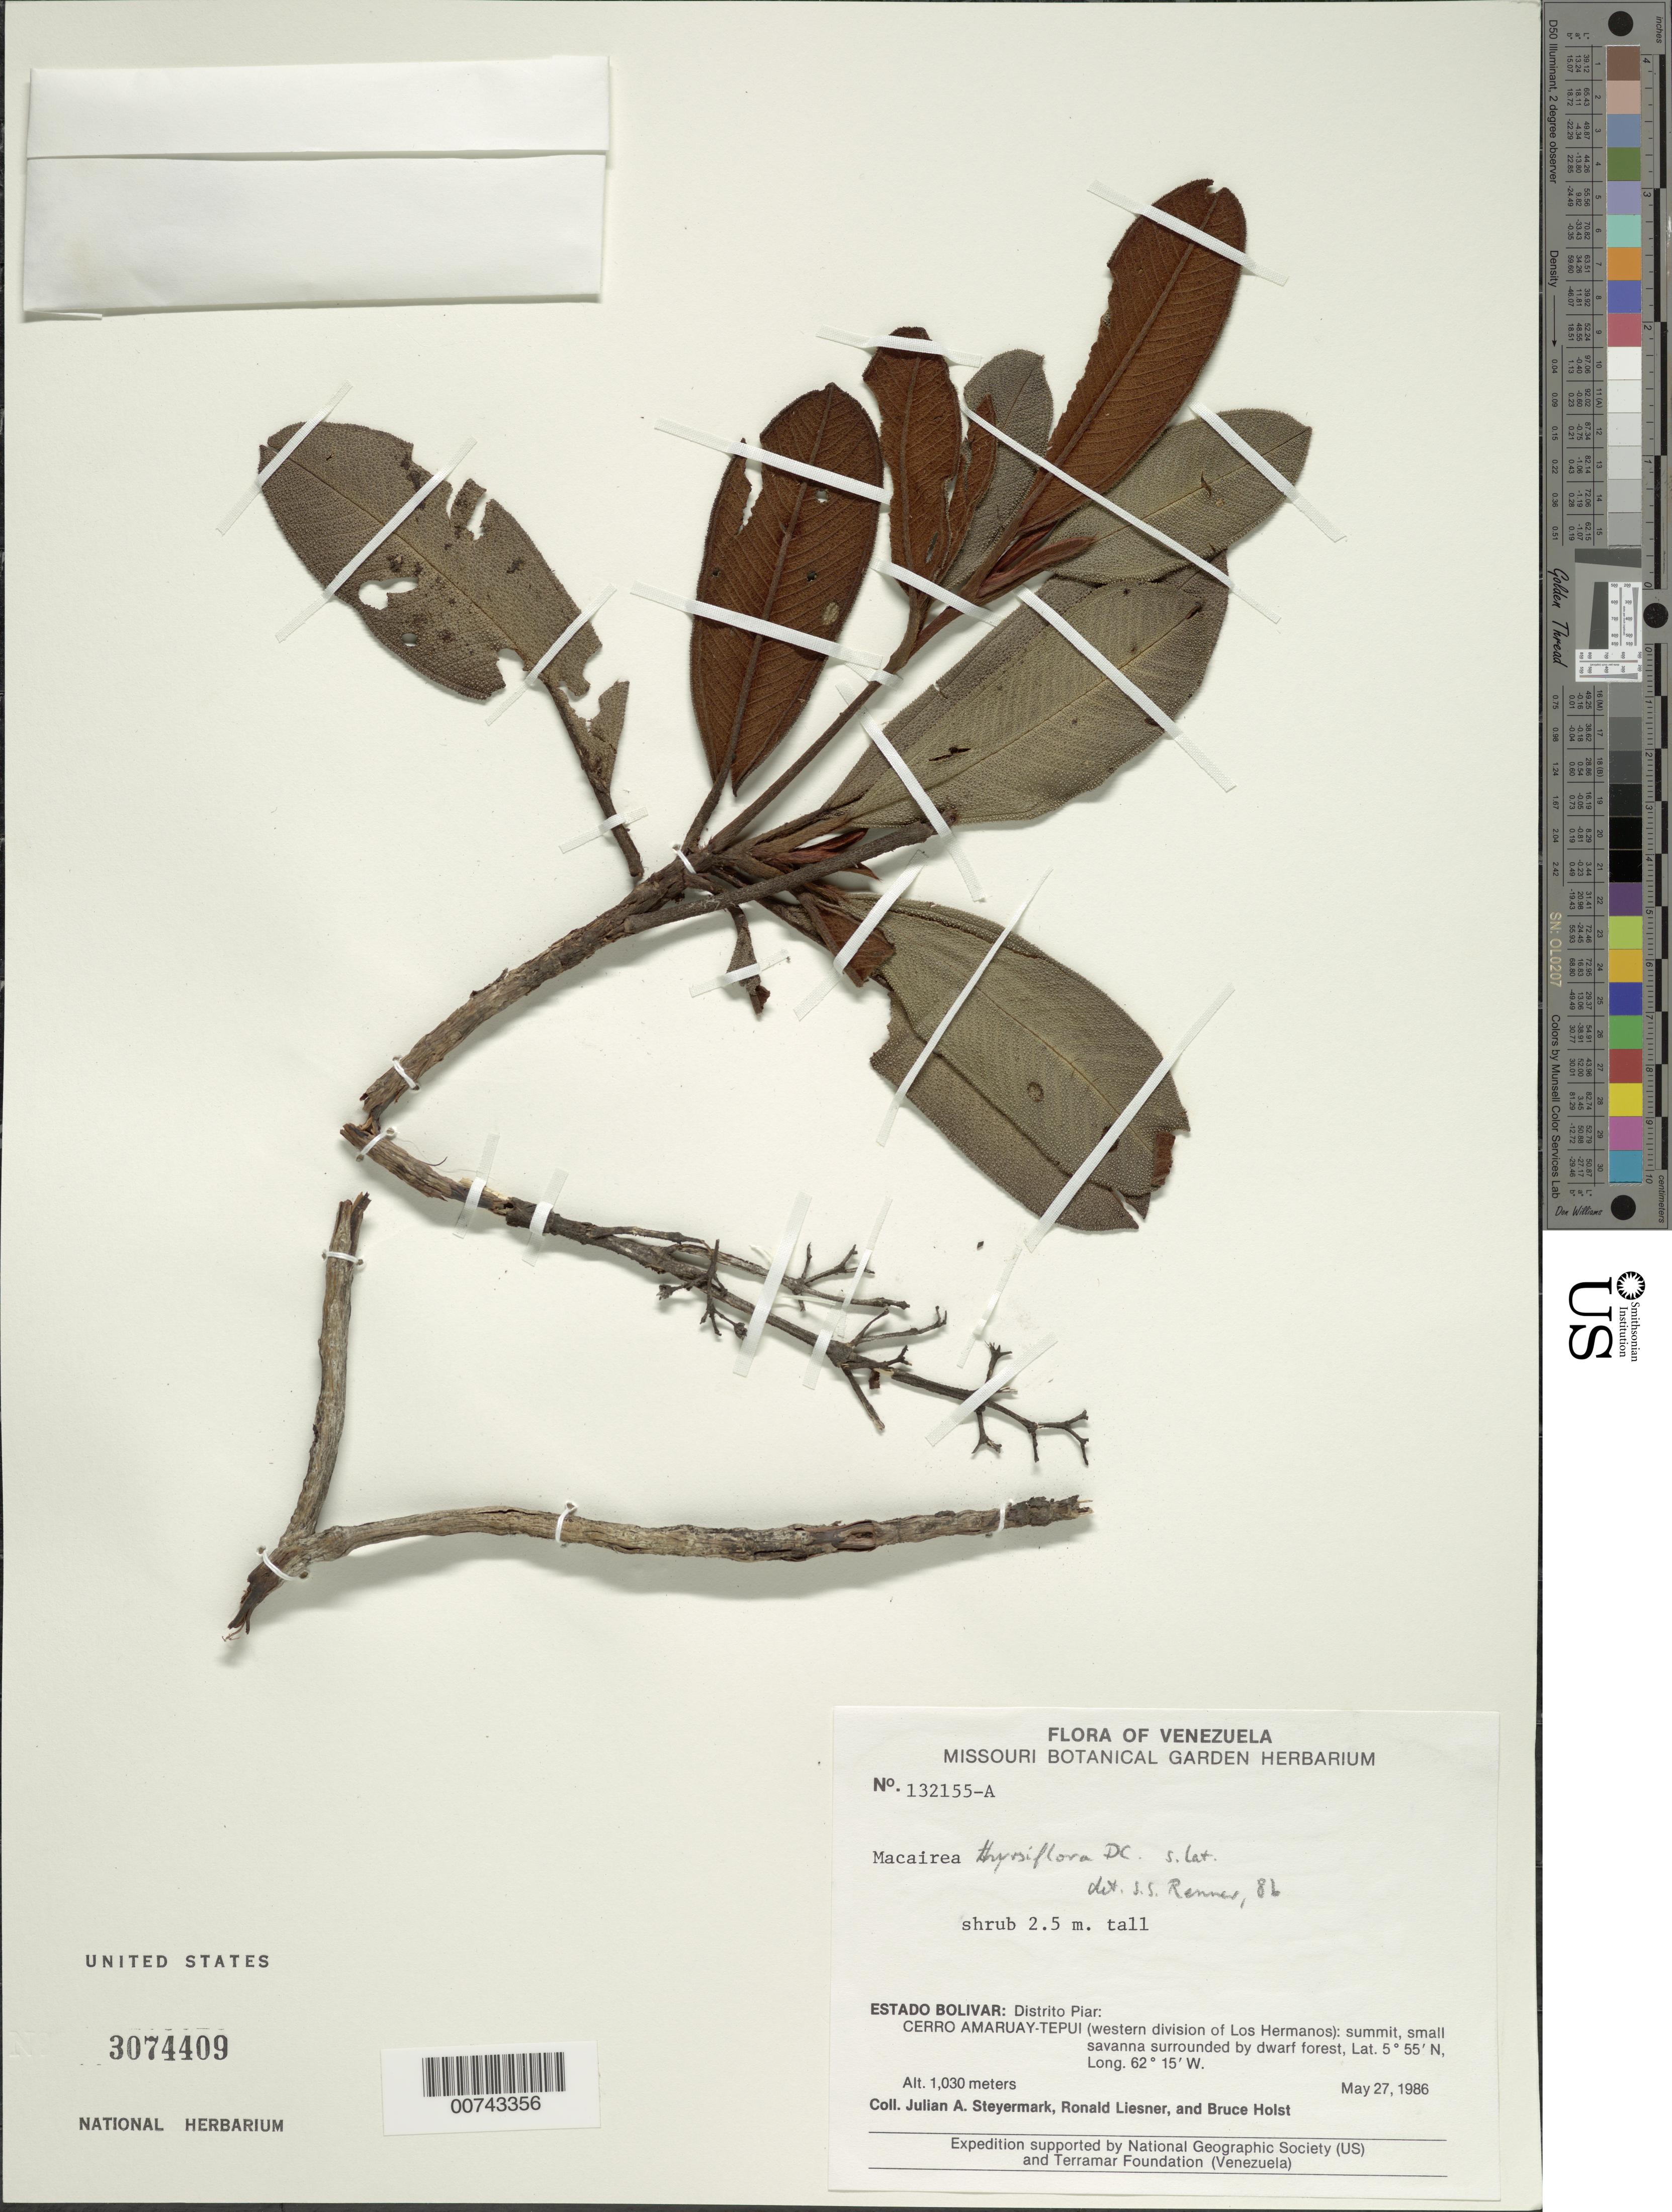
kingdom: Plantae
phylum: Tracheophyta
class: Magnoliopsida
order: Myrtales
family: Melastomataceae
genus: Macairea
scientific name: Macairea aspera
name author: N.E. Br.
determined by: Nunes da Silva, Diego, (RB), Jardim Botanico do Rio de Janeiro - Herbario (BRAZIL)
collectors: J. Steyermark, R. L. Liesner & B. Holst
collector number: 132155 A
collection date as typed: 27-May-86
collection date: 1986-05-27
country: Venezuela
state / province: Bolívar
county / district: Piar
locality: Cerro Amaruay-tepuí (western division of Los Hermanos)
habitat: Small savanna surrounded by dwarf forest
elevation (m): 1030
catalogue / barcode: US 3074409